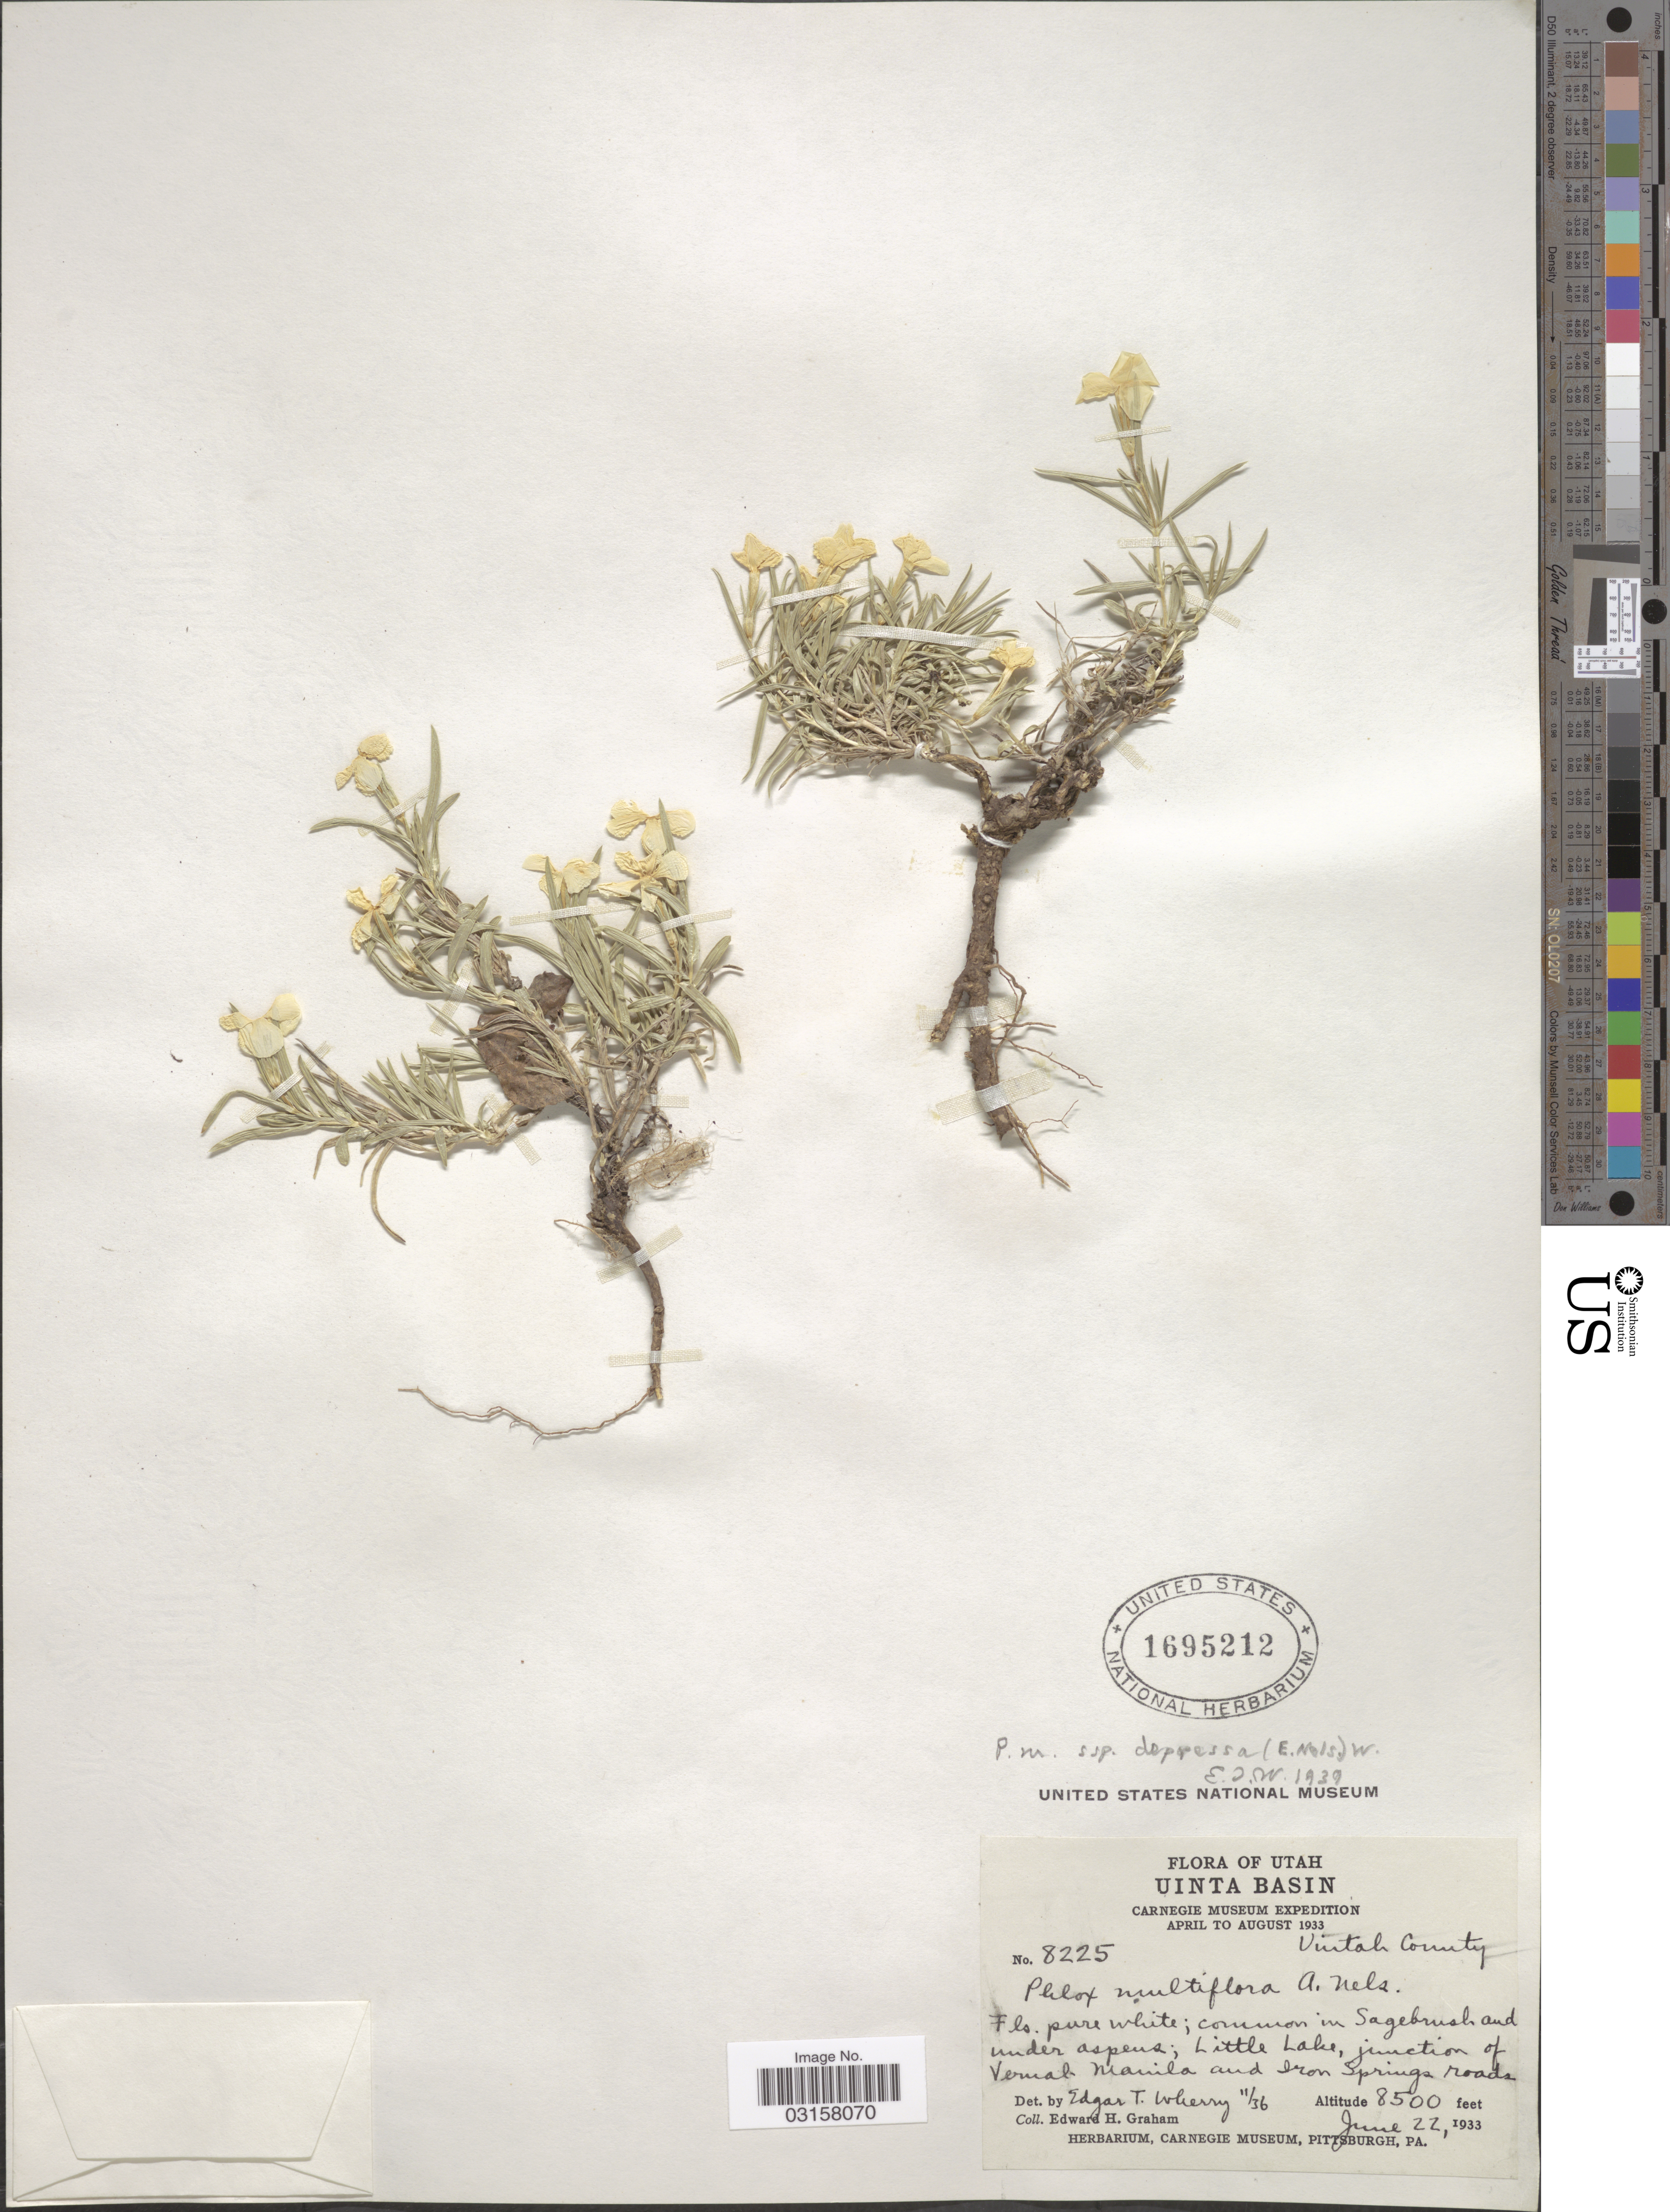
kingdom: Plantae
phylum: Tracheophyta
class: Magnoliopsida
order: Ericales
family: Polemoniaceae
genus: Phlox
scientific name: Phlox multiflora subsp. depressa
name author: (E.E. Nelson) Wherry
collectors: E. H. Graham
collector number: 8225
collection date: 1933-06-22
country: United States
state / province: Utah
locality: Uinta Basin. Little Lake, junction of Vernat Manila and Iron Springs roads.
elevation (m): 2591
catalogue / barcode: US 1695212